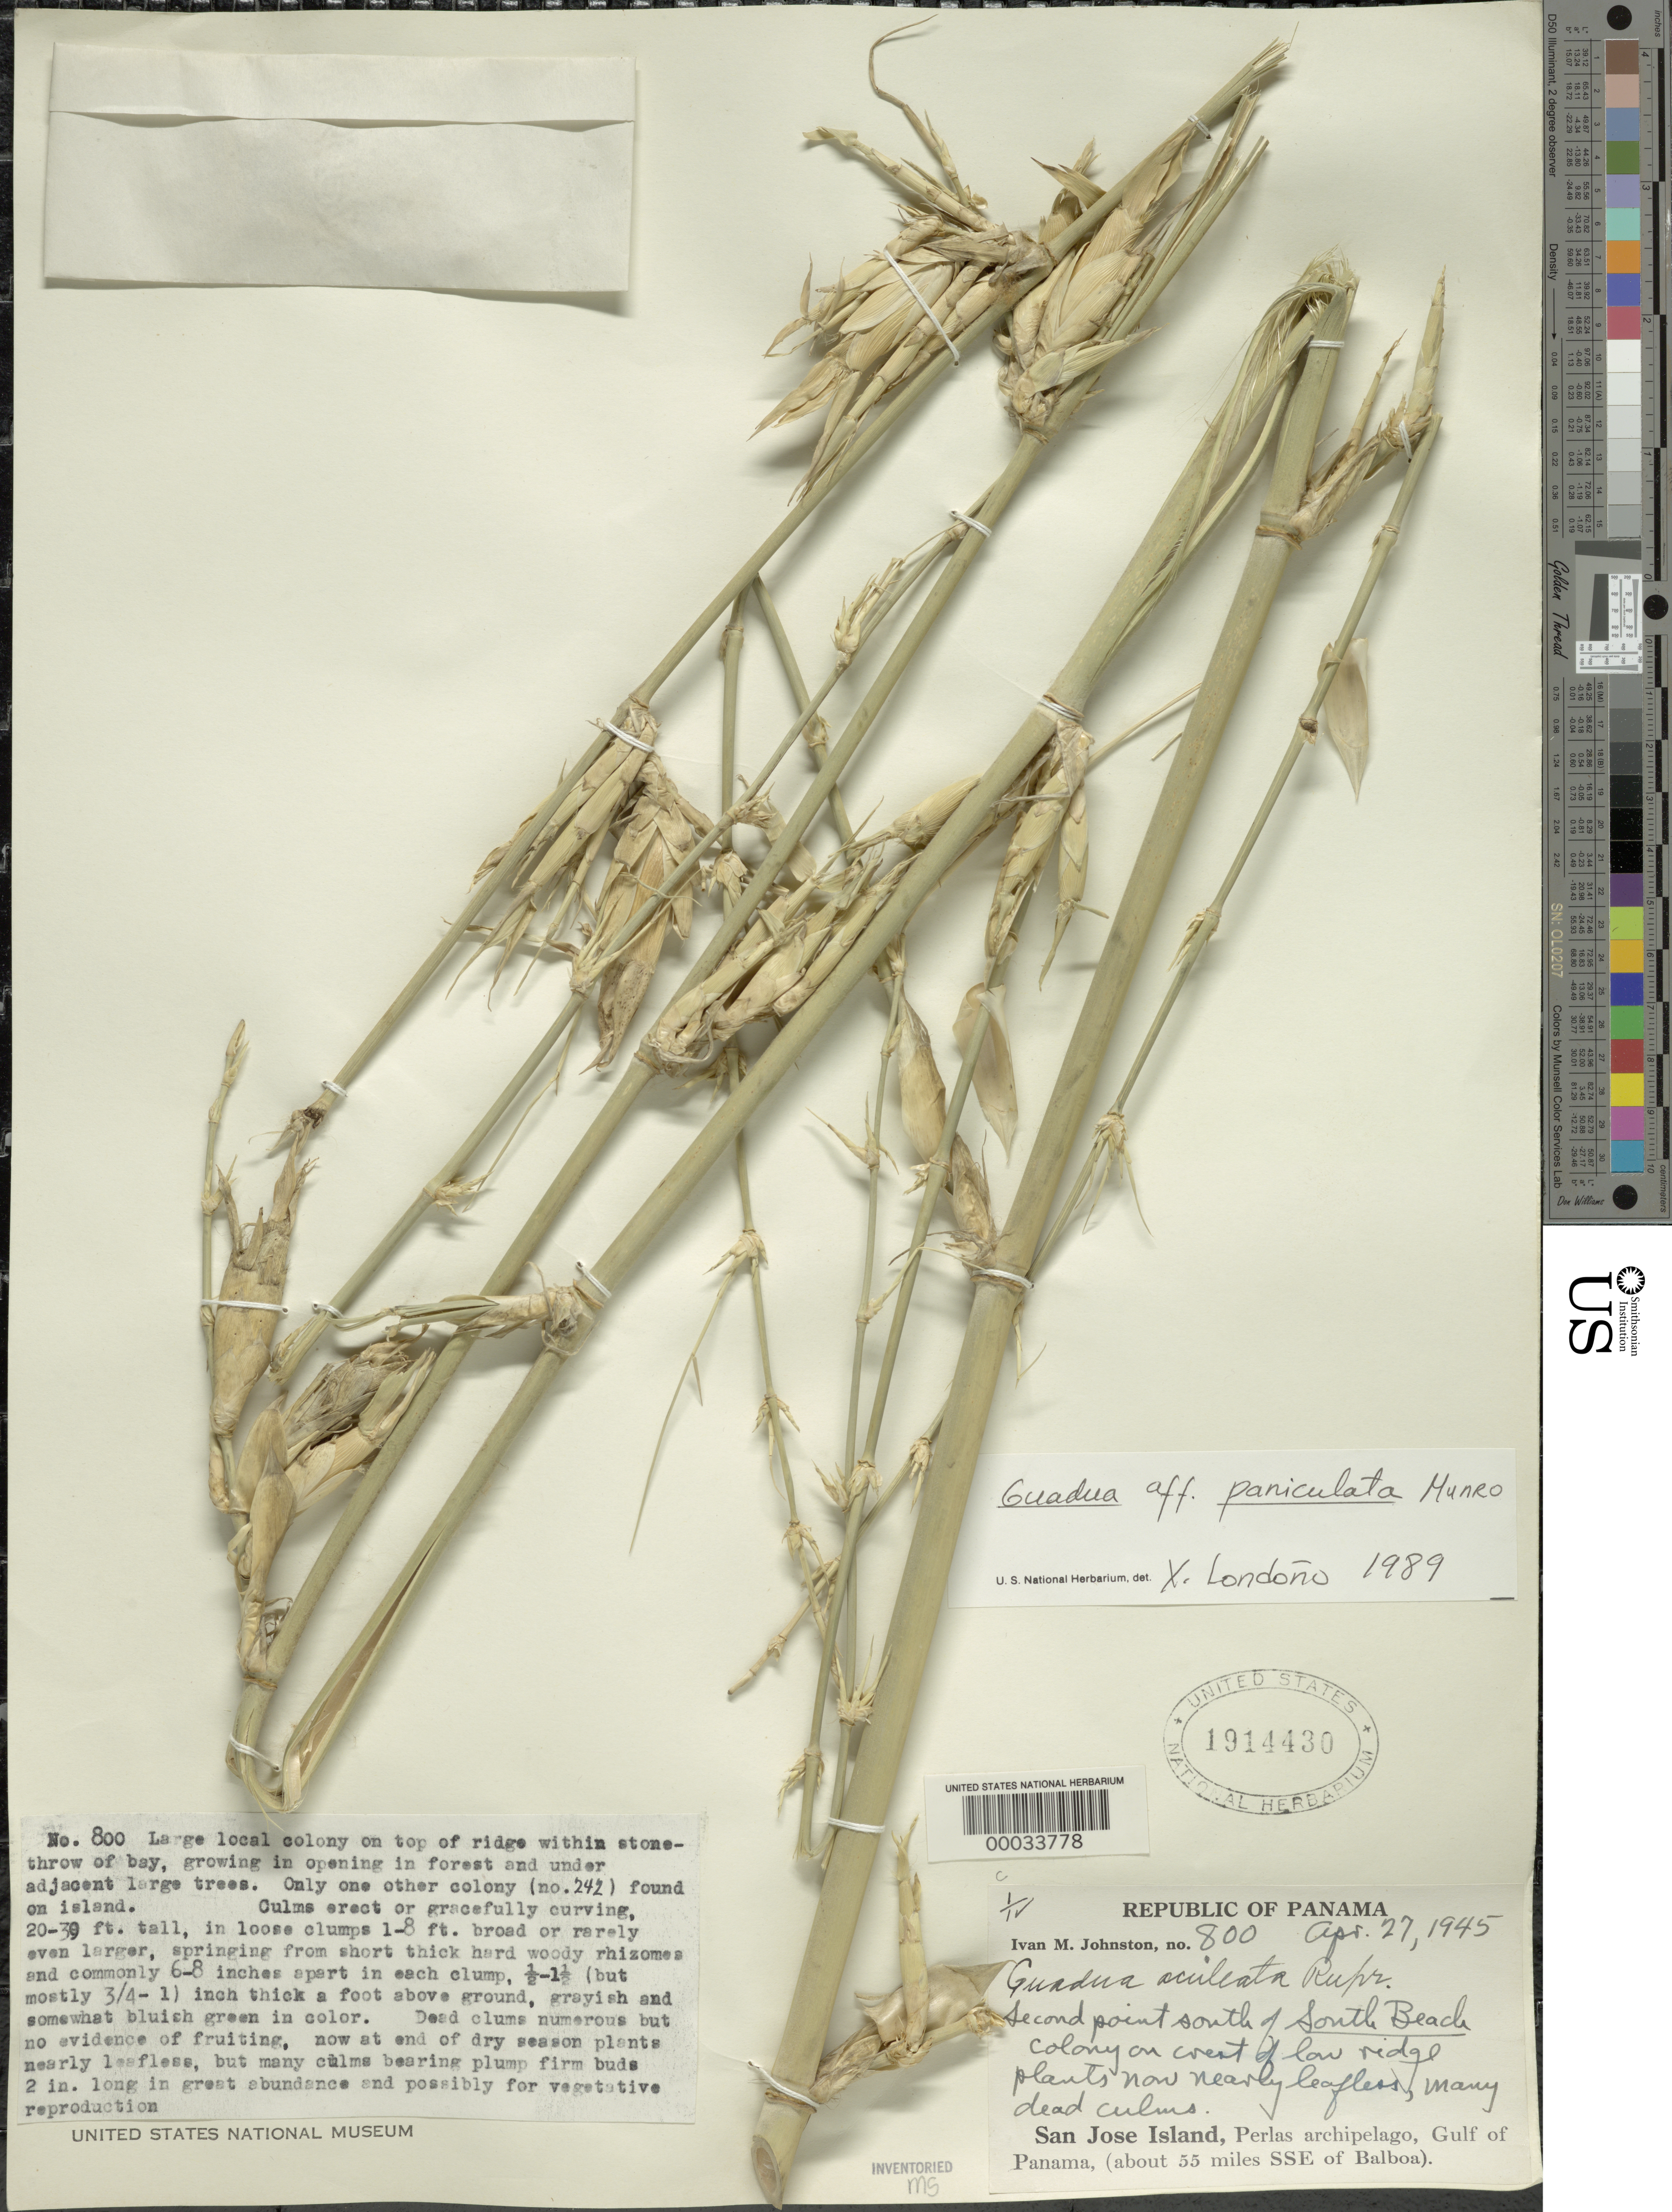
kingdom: Plantae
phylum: Tracheophyta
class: Liliopsida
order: Poales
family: Poaceae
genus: Guadua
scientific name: Guadua refracta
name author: Munro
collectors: I.M. Johnston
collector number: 800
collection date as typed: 27 Apr 1945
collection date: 1945-04-27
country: Panama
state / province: Panamá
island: San José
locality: Second Point S of South Beach; Gulf of Panama about 55 mi SSE of Balboa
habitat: Crest of low ridge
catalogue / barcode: US 1914430